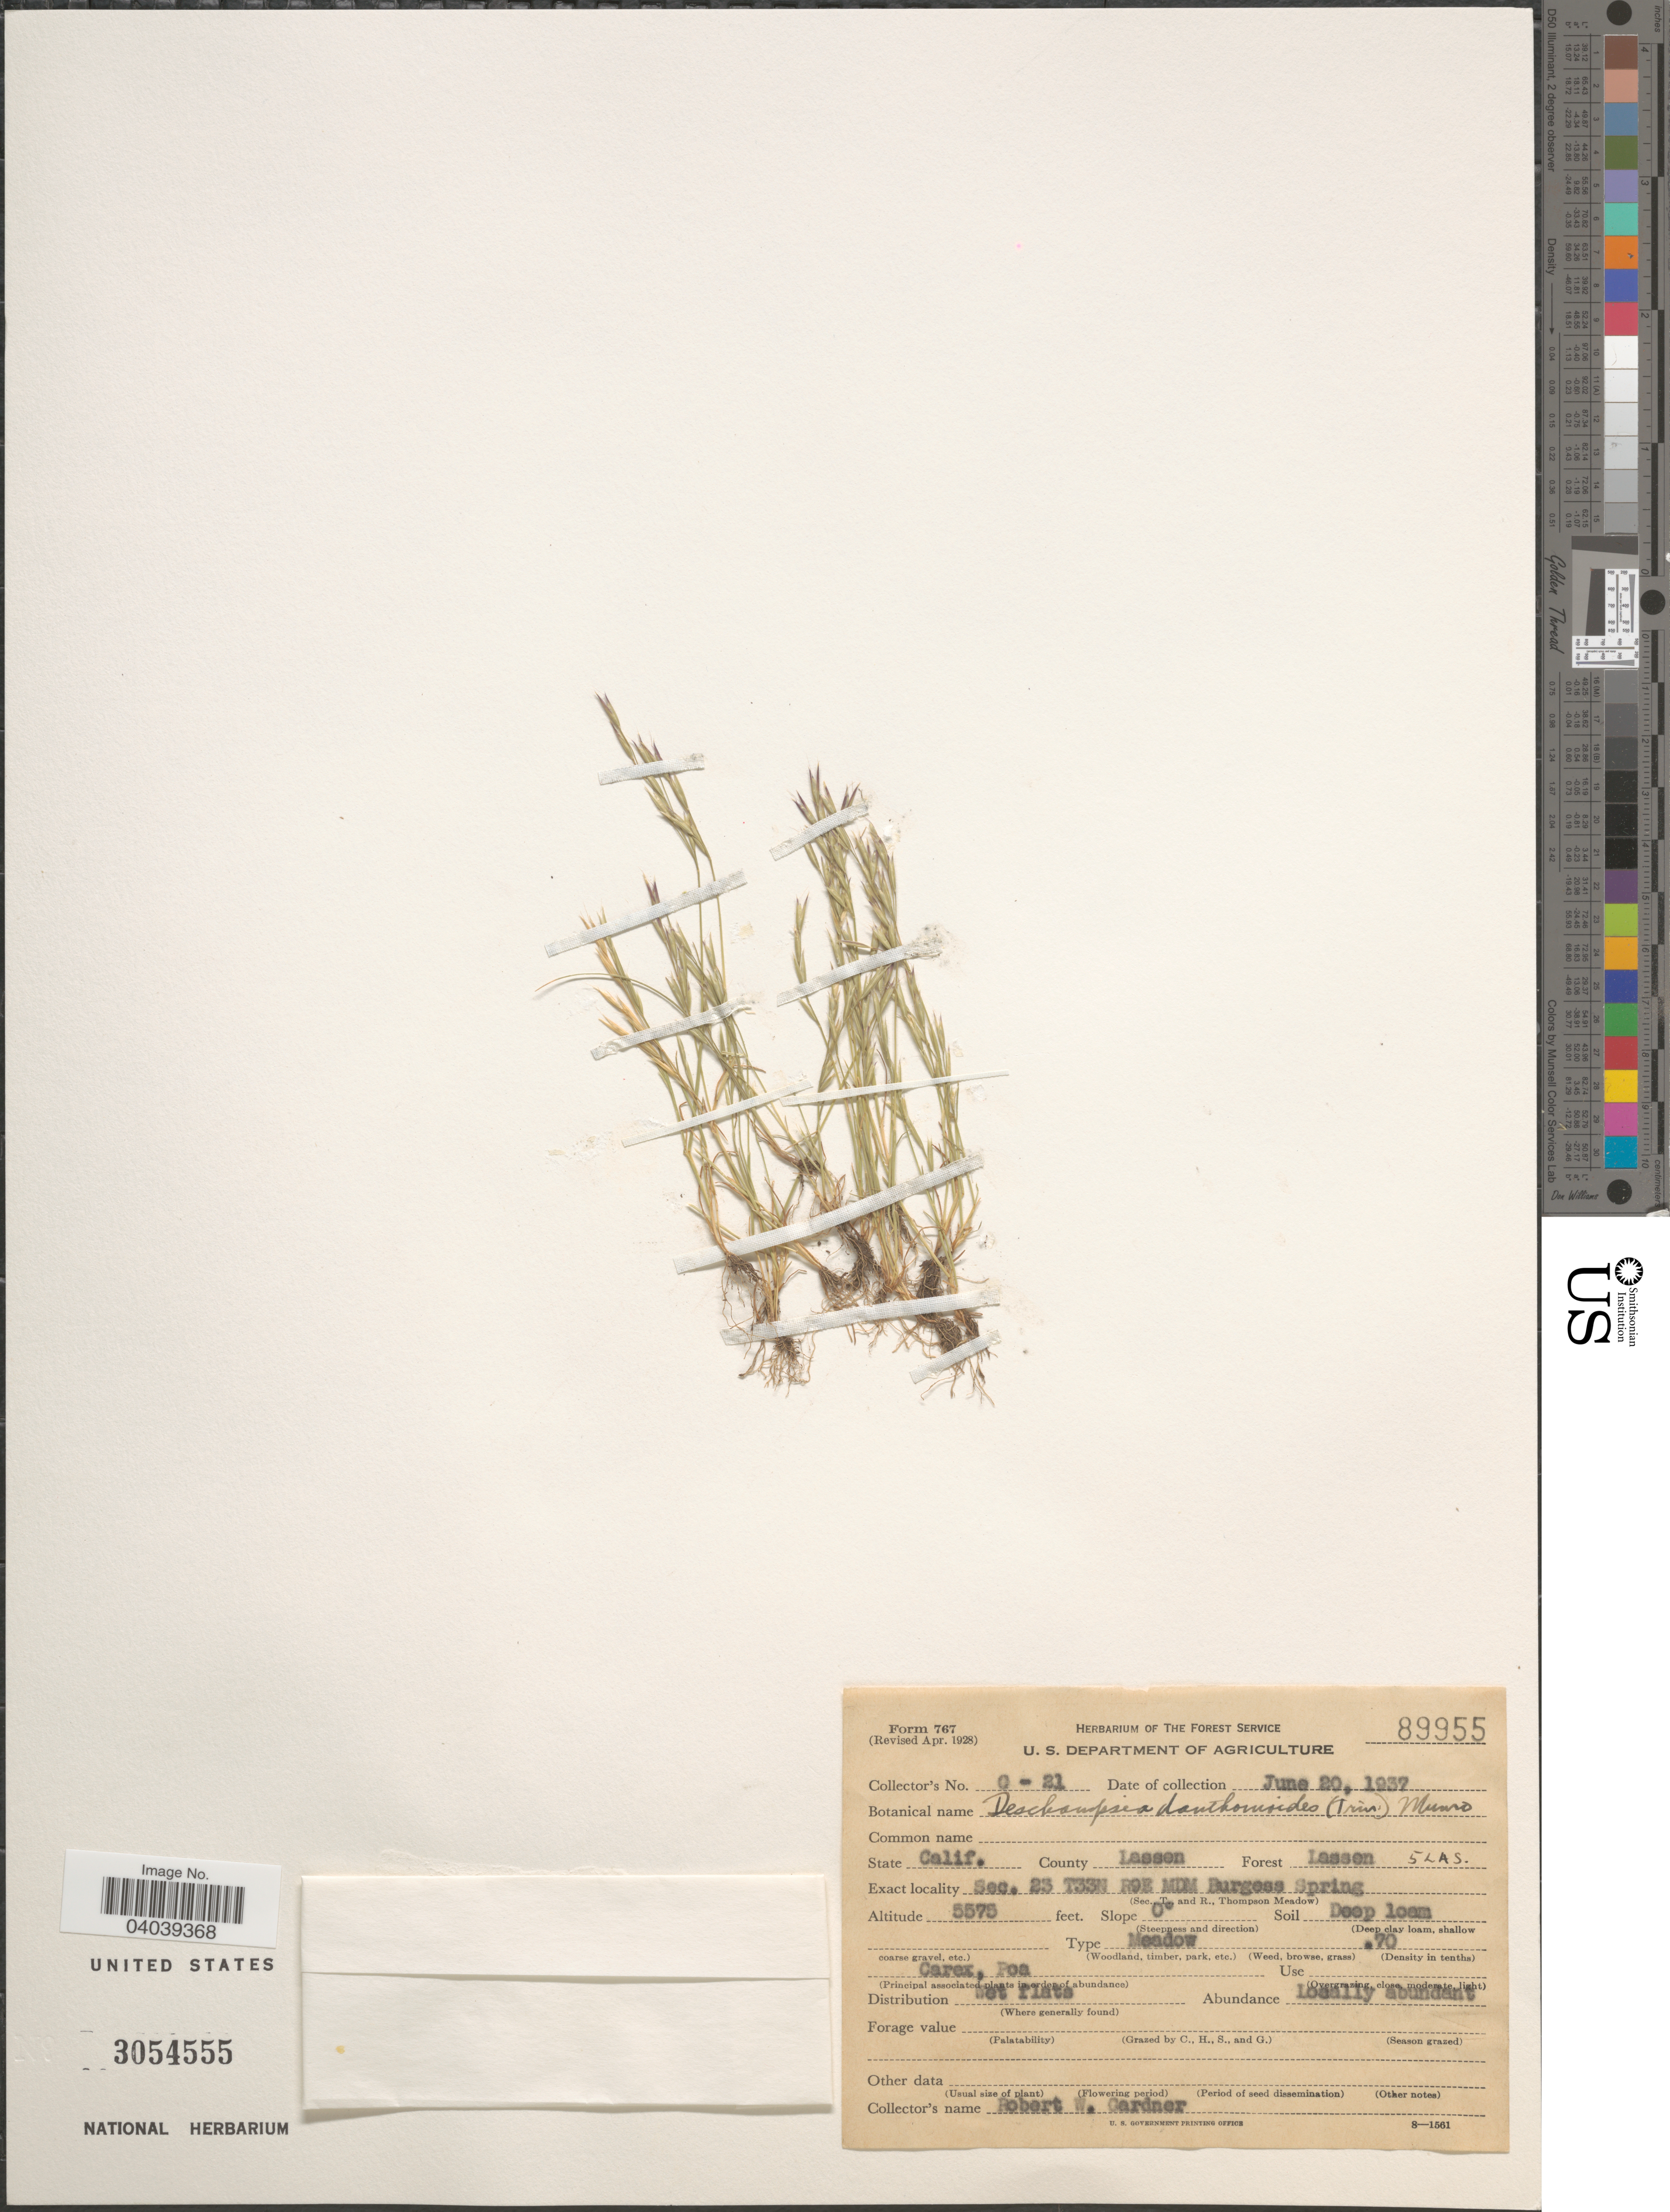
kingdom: Plantae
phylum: Tracheophyta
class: Liliopsida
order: Poales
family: Poaceae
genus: Deschampsia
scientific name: Deschampsia danthonioides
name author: (Trin.) Munro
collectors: R. Gardner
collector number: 0-21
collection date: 1937-06-20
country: United States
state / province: California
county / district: Lassen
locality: County Lassen Forest Lassen. Sec. 23 T33N R9E MDM Burgess Spring.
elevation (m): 1699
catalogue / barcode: US 3054555